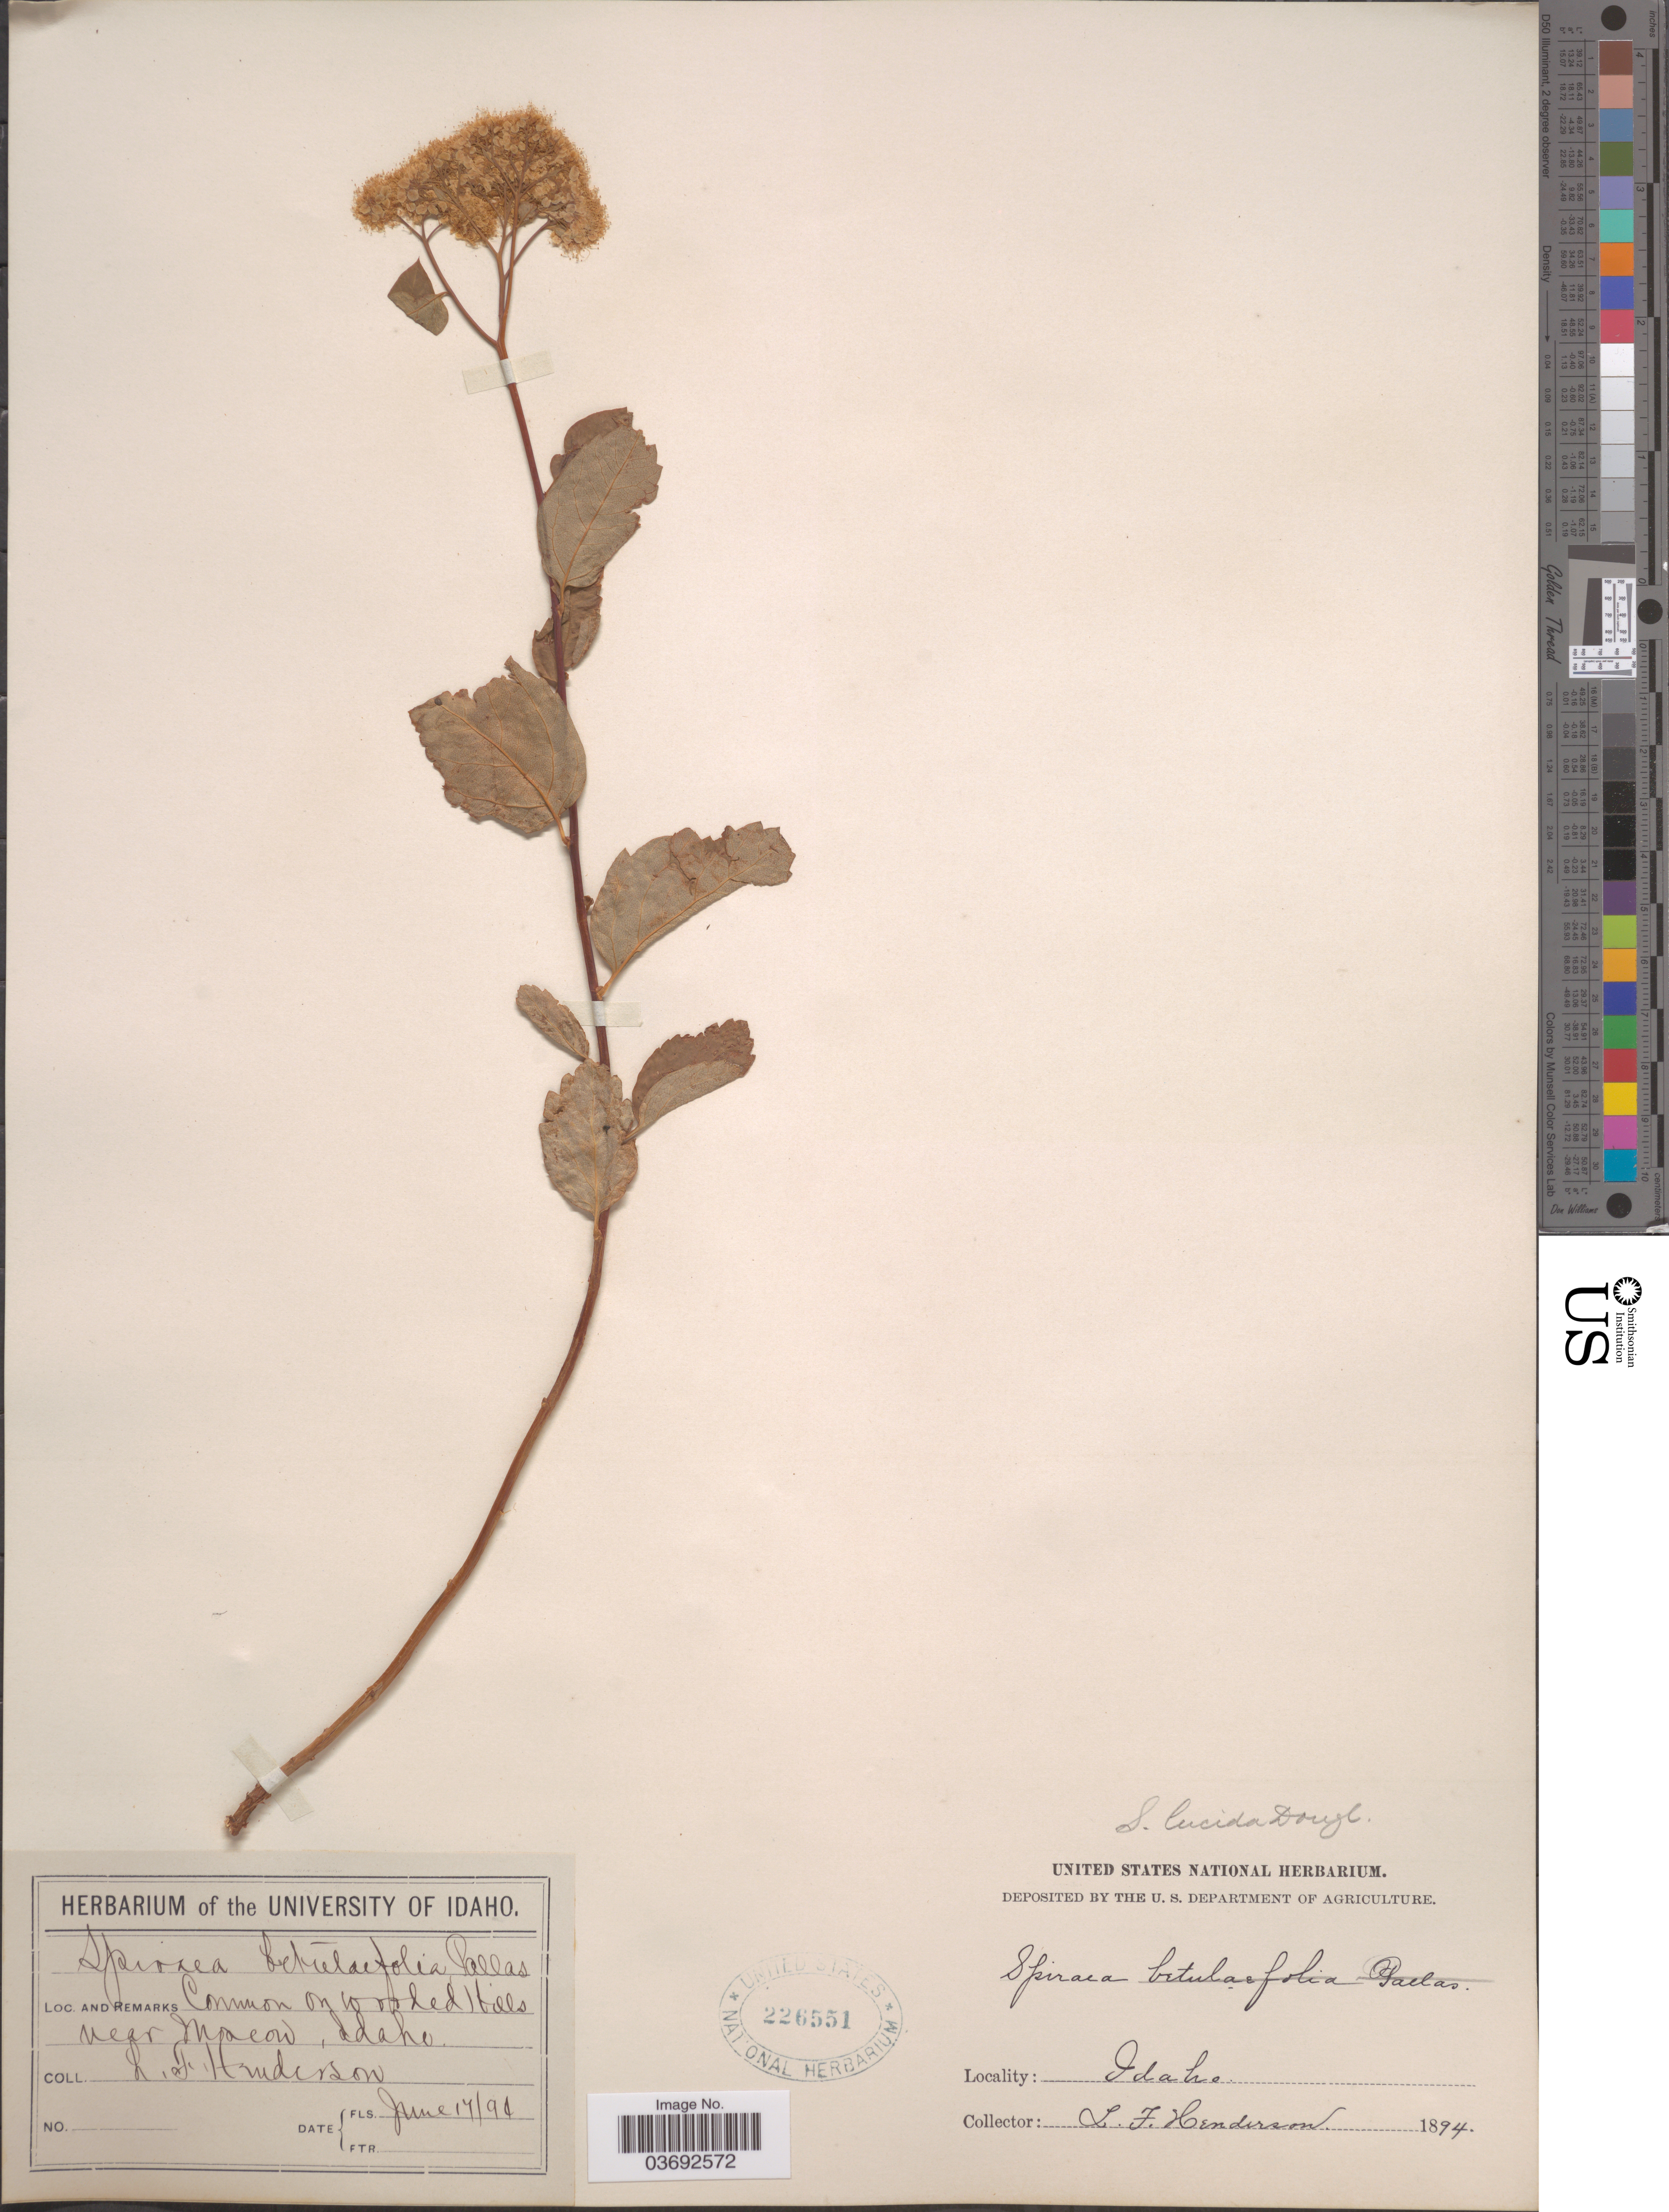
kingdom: Plantae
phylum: Tracheophyta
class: Magnoliopsida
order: Rosales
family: Rosaceae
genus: Spiraea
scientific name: Spiraea lucida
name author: Douglas ex Greene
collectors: L. Henderson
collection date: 1894-06-17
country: United States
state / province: Idaho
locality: Near Macon.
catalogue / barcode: US 226551